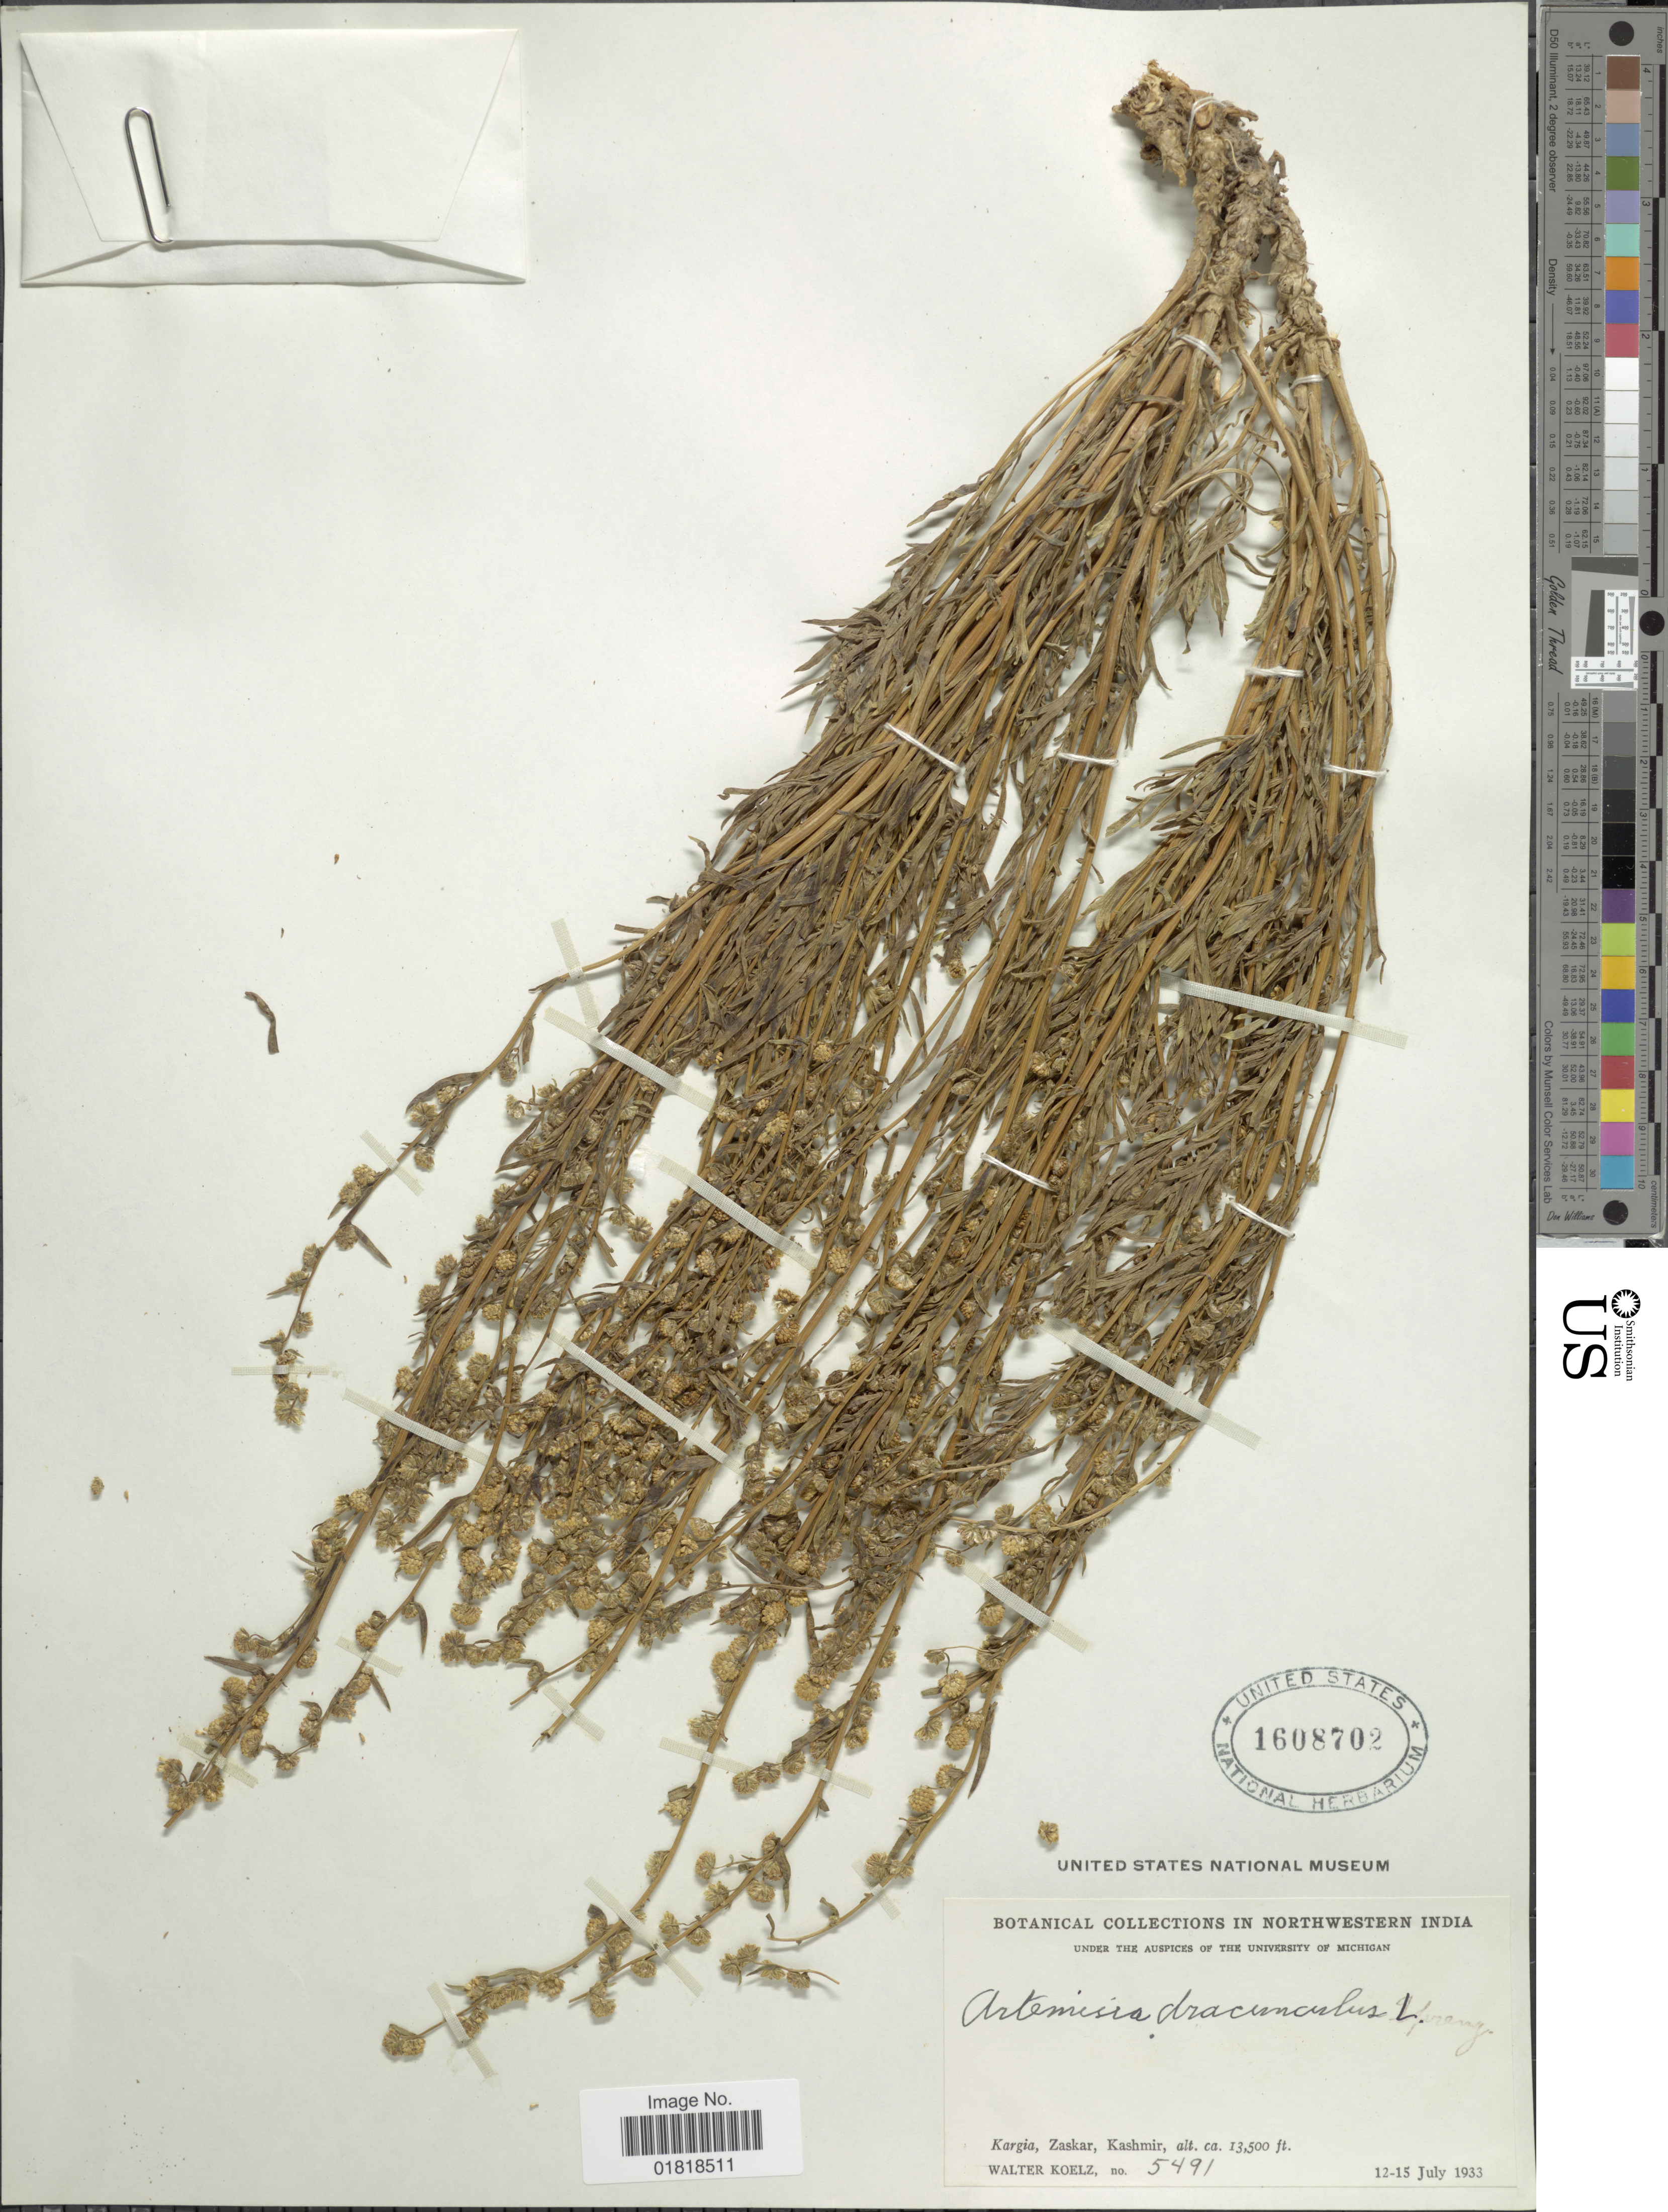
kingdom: Plantae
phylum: Tracheophyta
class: Magnoliopsida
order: Asterales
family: Asteraceae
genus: Artemisia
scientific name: Artemisia dracunculus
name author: L.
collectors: W. N. Koelz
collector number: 5491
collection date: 1933-07-12/1933-07-15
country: India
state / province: Jammu and Kashmir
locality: Northwestern India, Kargia, Kashmir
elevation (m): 4115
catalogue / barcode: US 1608702